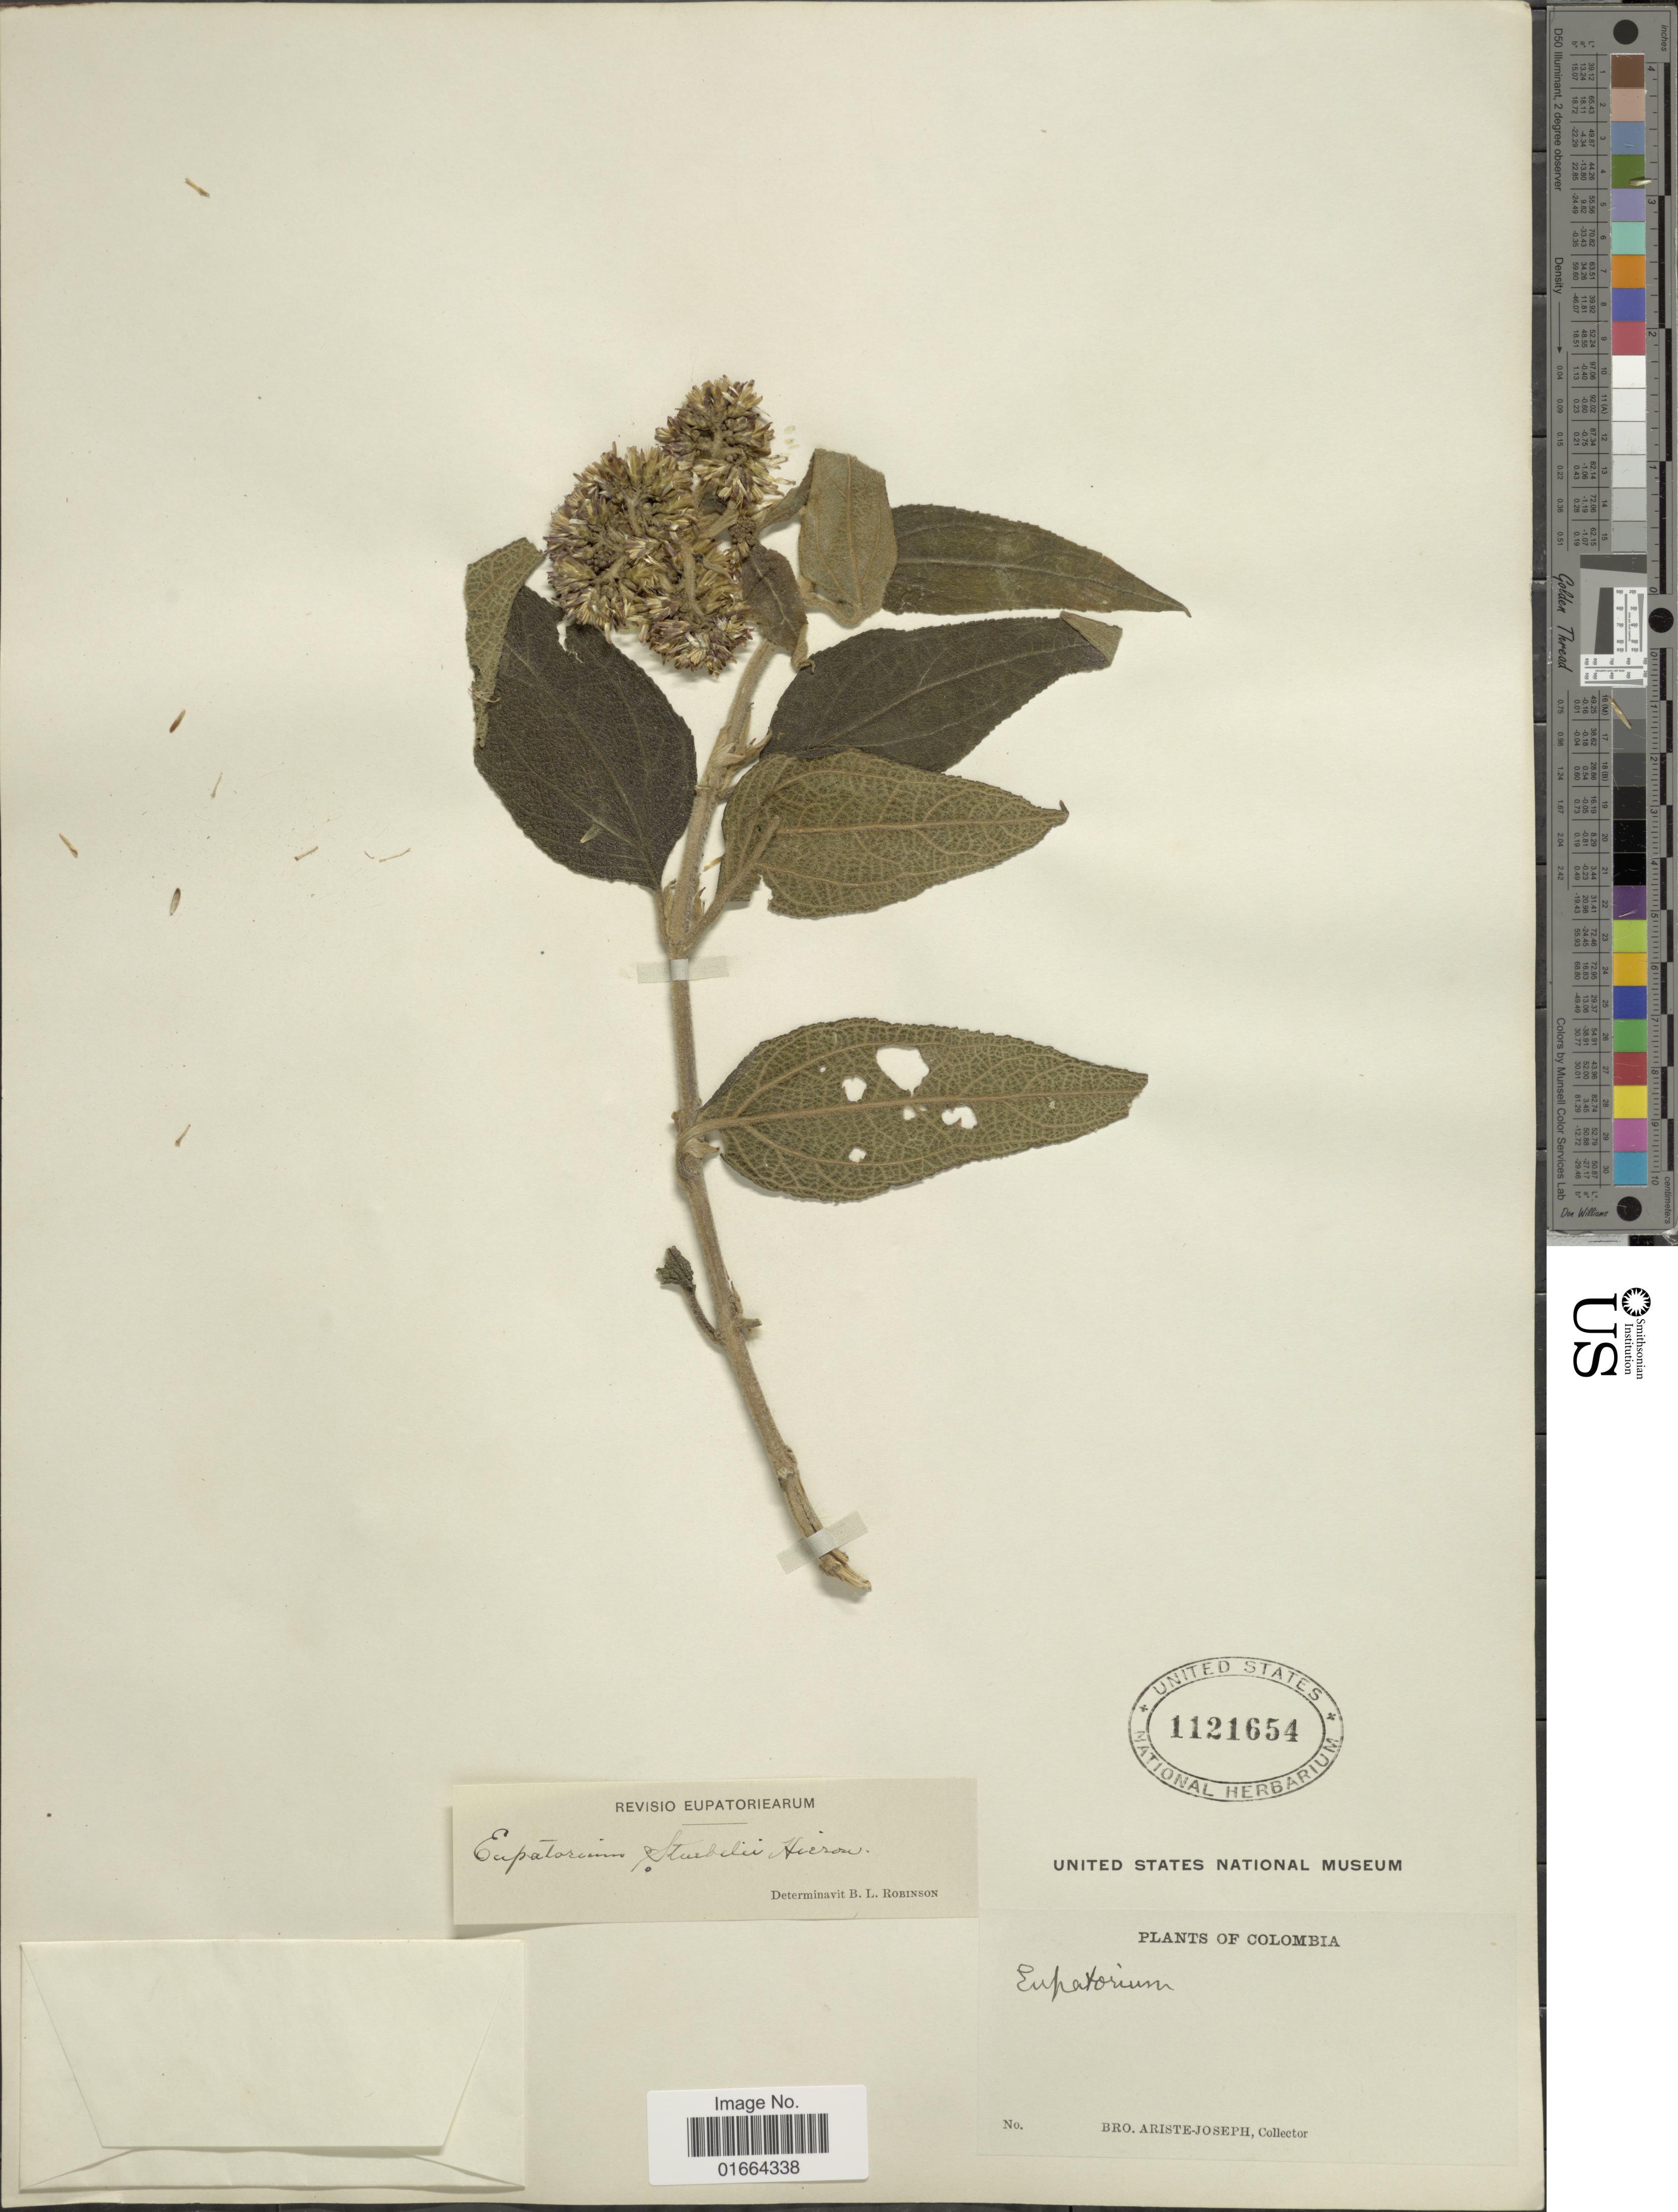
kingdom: Plantae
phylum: Tracheophyta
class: Magnoliopsida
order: Asterales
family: Asteraceae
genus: Asplundianthus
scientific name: Asplundianthus pseudostuebelii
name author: R.M. King & H. Rob.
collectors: Bro. Ariste-Joseph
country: Colombia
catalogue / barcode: US 1121654